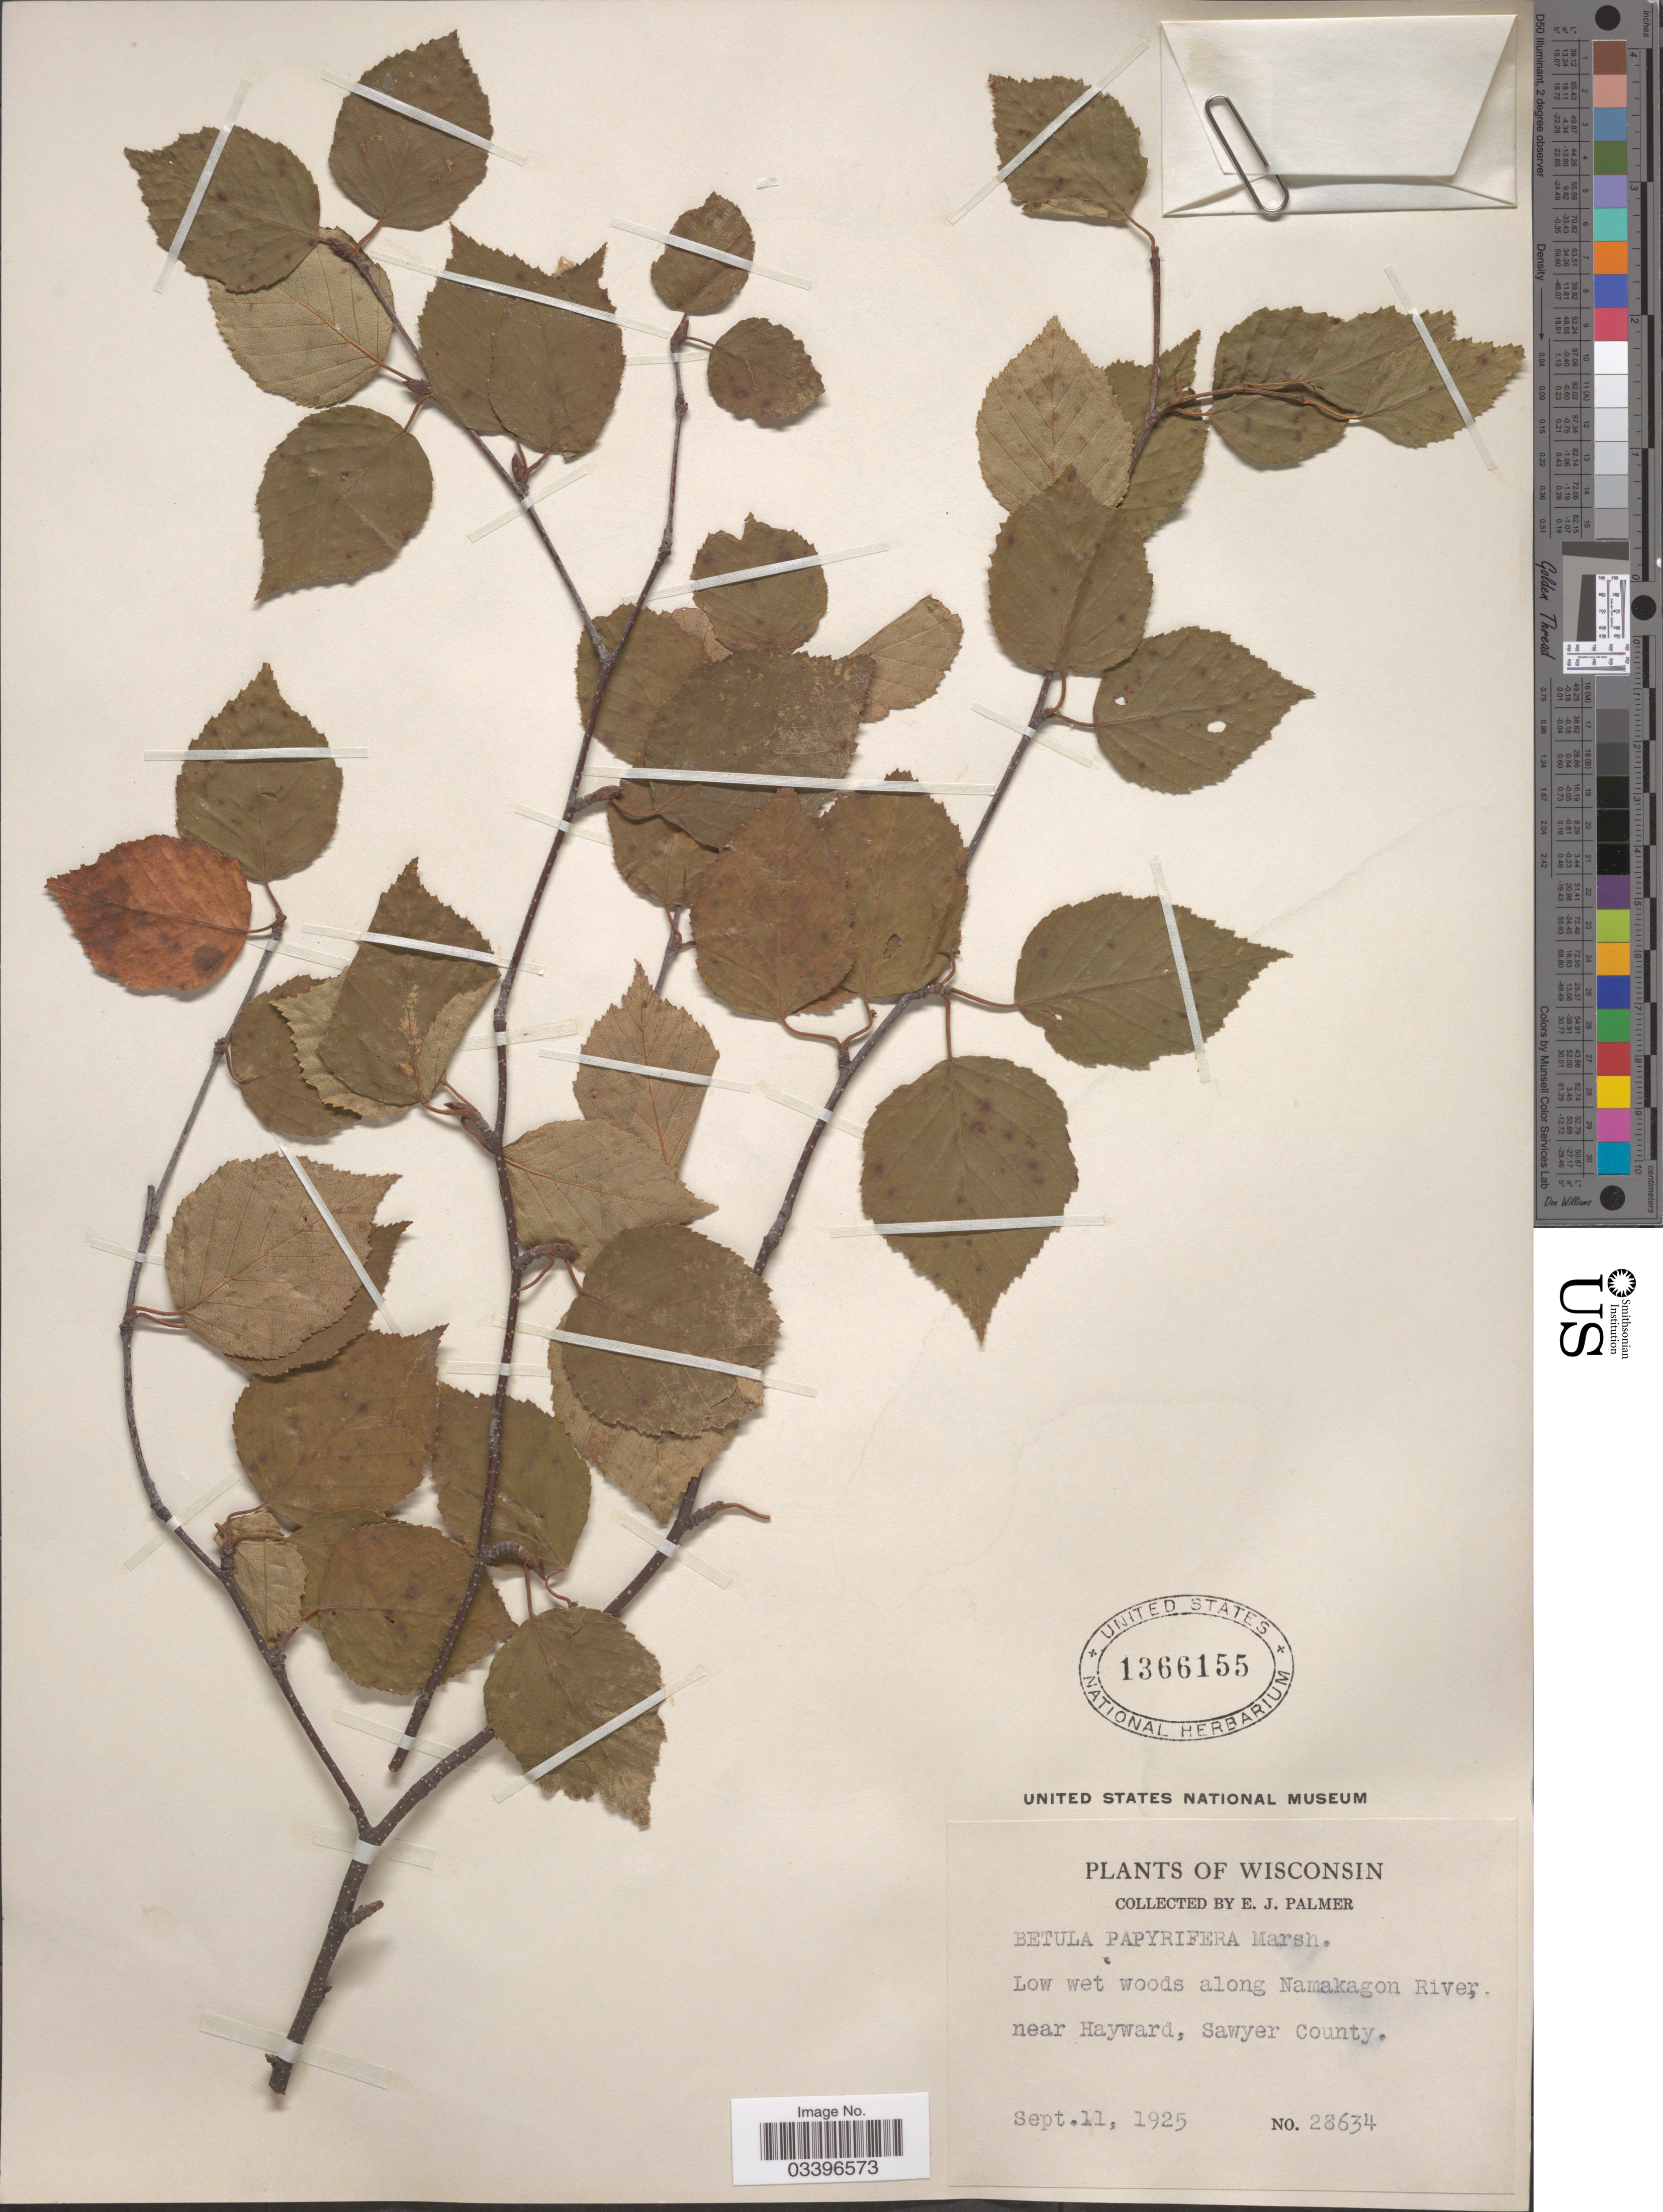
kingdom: Plantae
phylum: Tracheophyta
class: Magnoliopsida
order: Fagales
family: Betulaceae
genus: Betula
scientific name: Betula papyrifera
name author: Marshall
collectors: E. J. Palmer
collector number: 28634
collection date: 1925-09-11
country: United States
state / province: Wisconsin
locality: Low wet woods along Namakagon River, near Hayward, Sawyer County.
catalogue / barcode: US 1366155